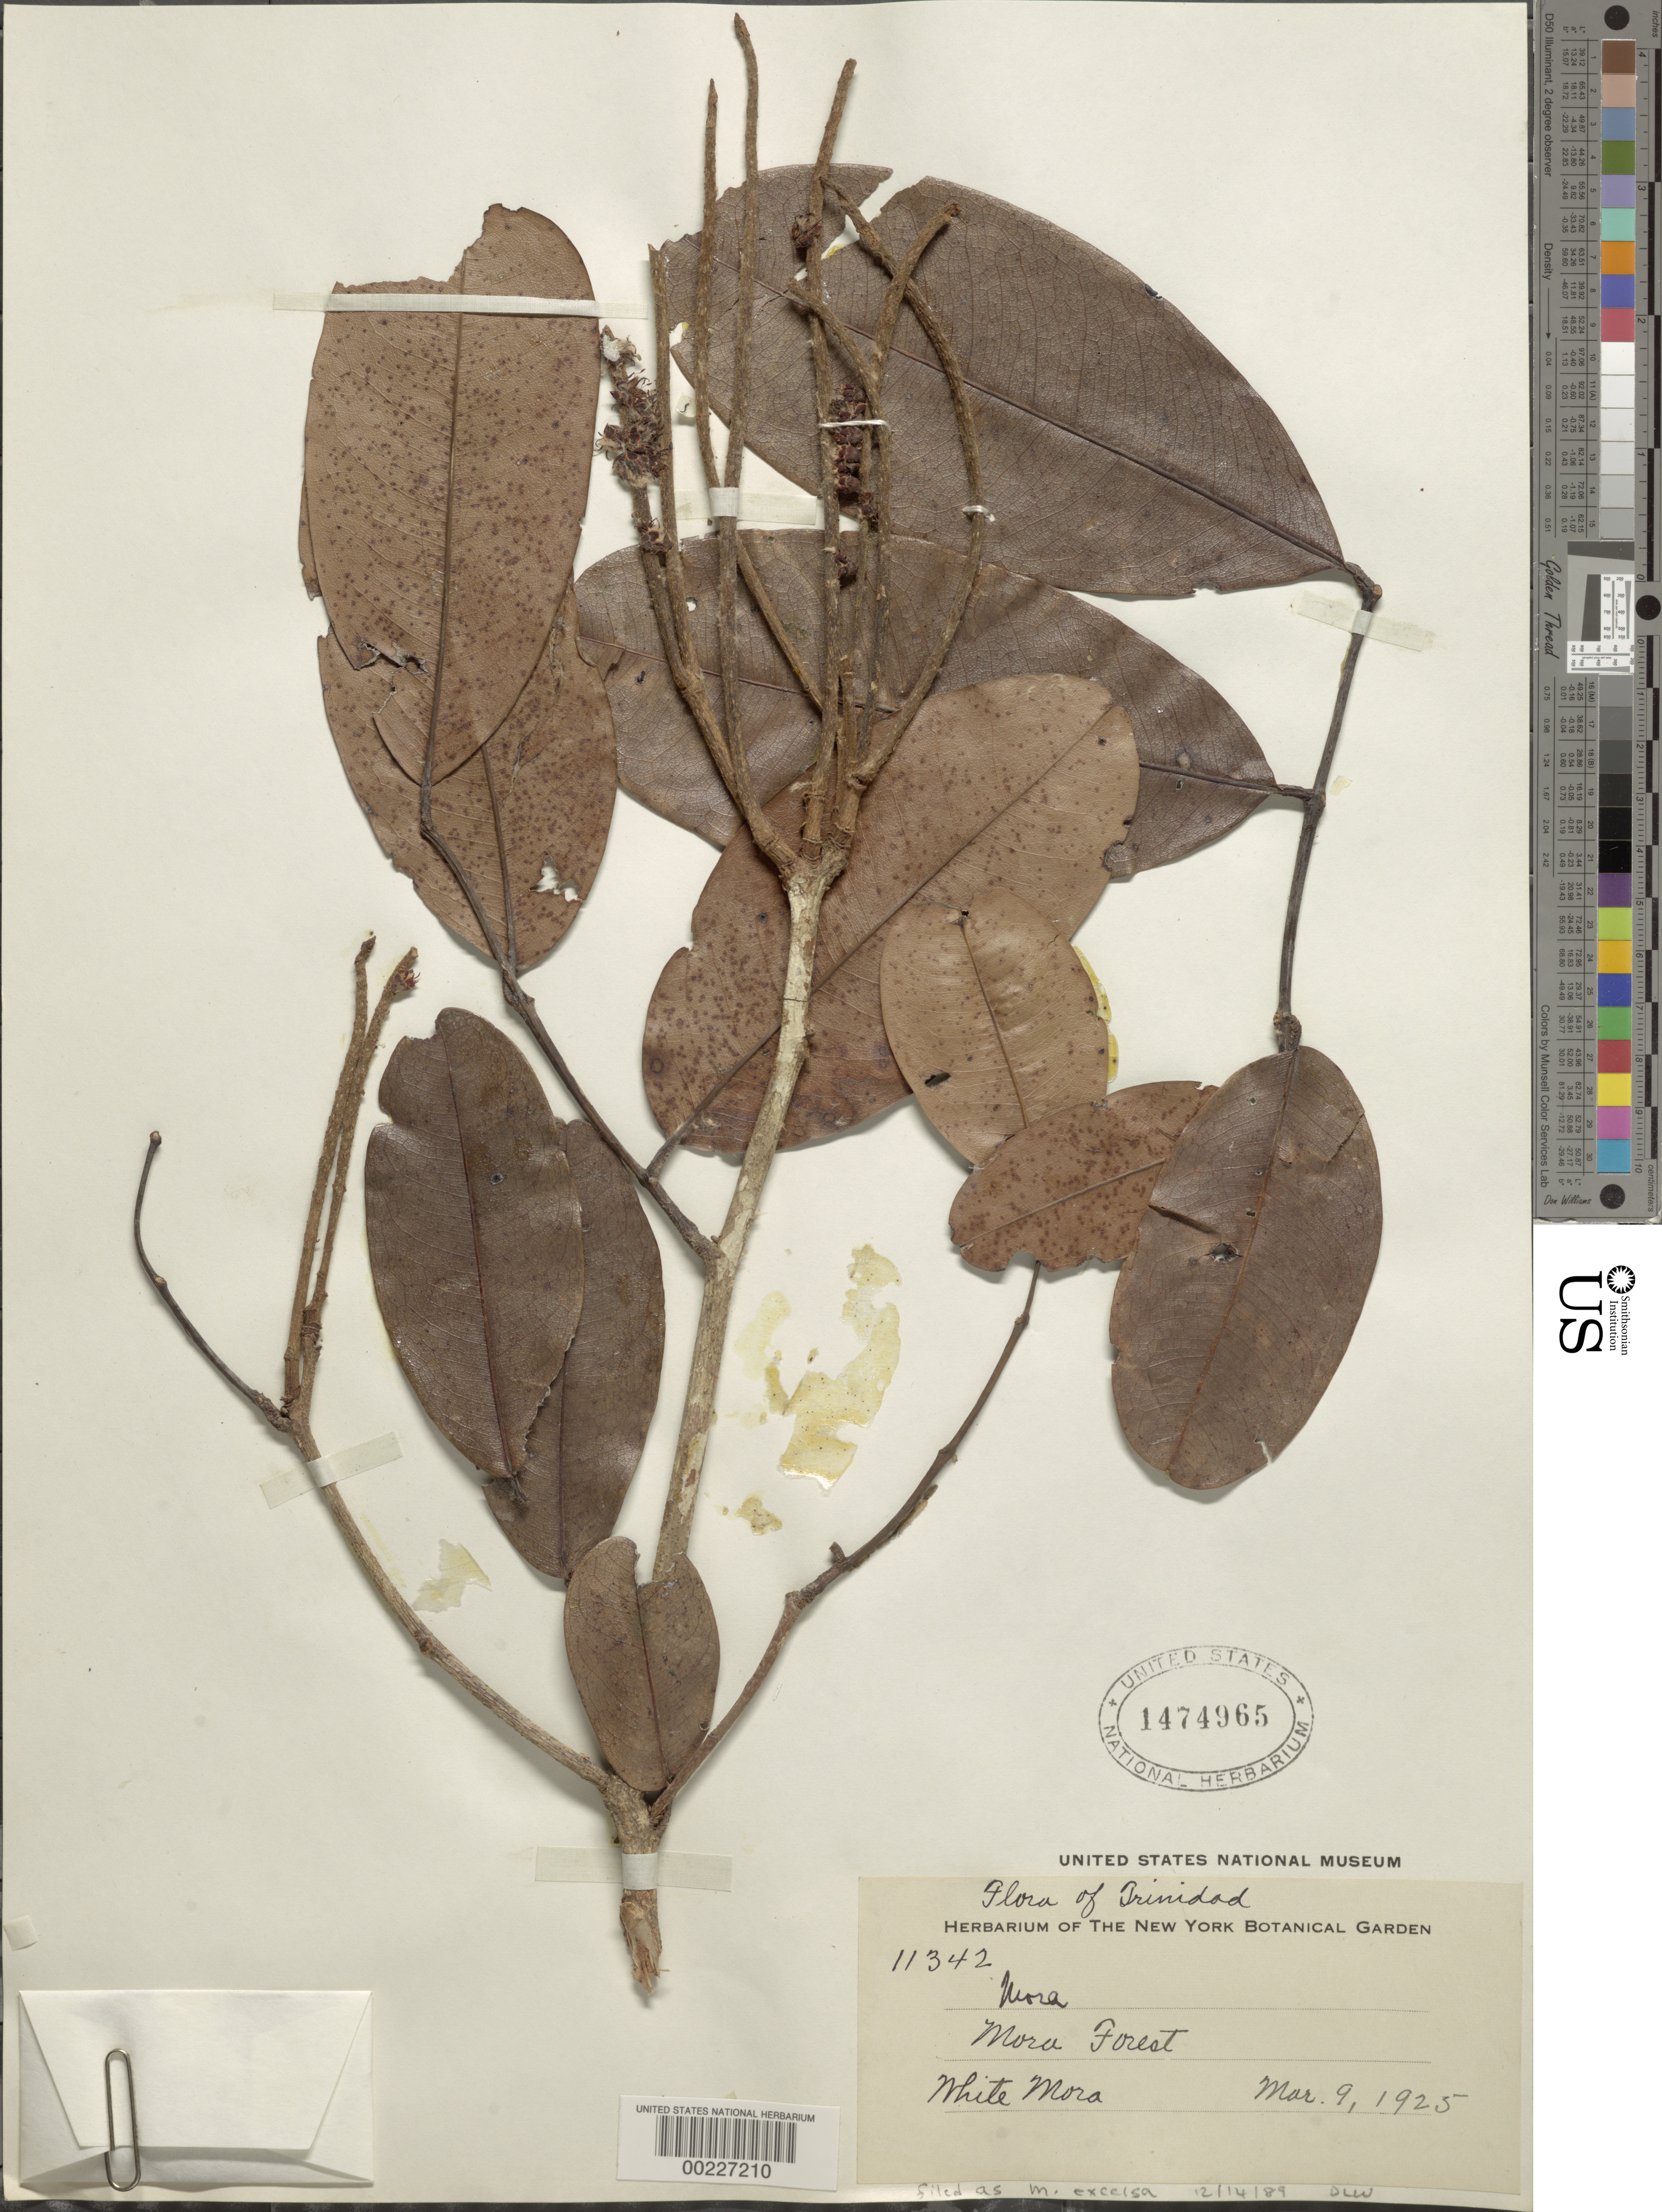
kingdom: Plantae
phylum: Tracheophyta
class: Magnoliopsida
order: Fabales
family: Fabaceae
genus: Mora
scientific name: Mora excelsa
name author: Benth.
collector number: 11342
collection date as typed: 09 Mar 1925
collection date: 1925-03-09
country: Trinidad and Tobago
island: Trinidad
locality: Mora forest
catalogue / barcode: US 1474965